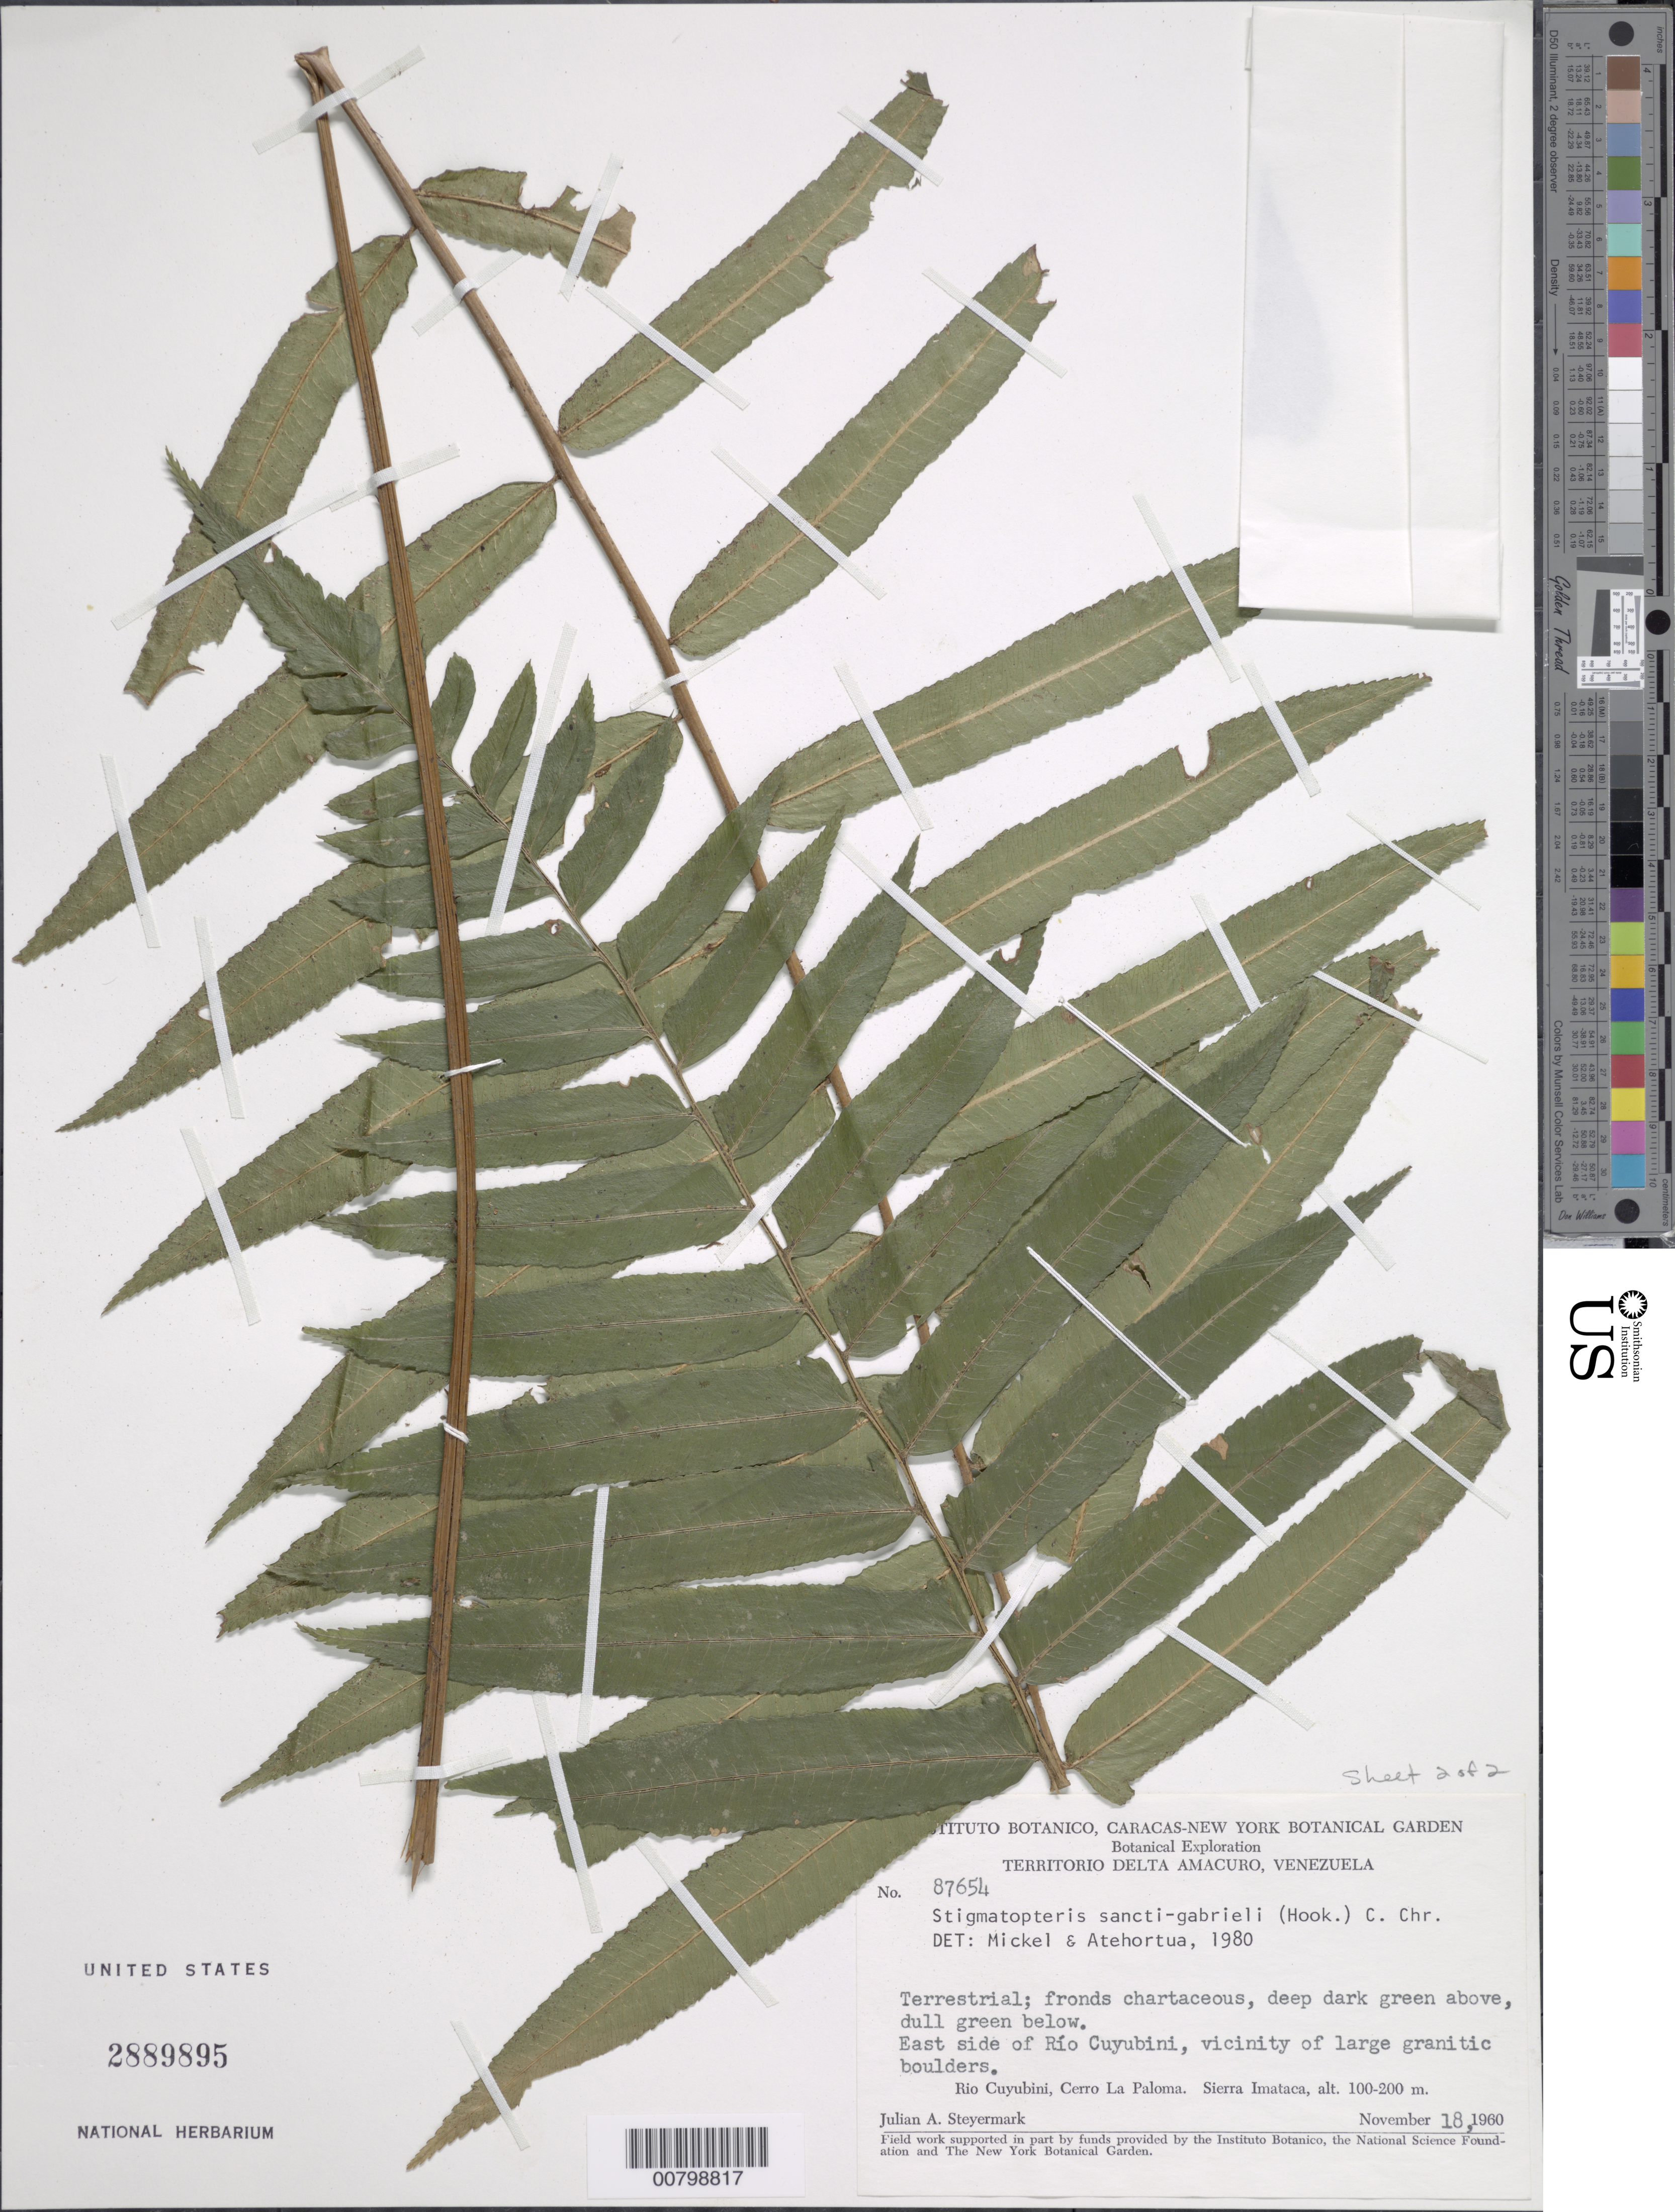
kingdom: Plantae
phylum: Tracheophyta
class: Polypodiopsida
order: Polypodiales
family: Dryopteridaceae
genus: Cyclodium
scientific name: Cyclodium guianense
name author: (Klotzsch) van der Werff ex L.D. Gómez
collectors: J. Steyermark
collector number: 87654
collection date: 1960-11-18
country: Venezuela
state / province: Delta Amacuro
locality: Territorio Delta Amacuro, Rio Cuyubini, Cerro La Paloma, Sierra Imataca. East side of Rio Cuyubini, vicinity of large granitic boulders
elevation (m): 100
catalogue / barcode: US 2889895